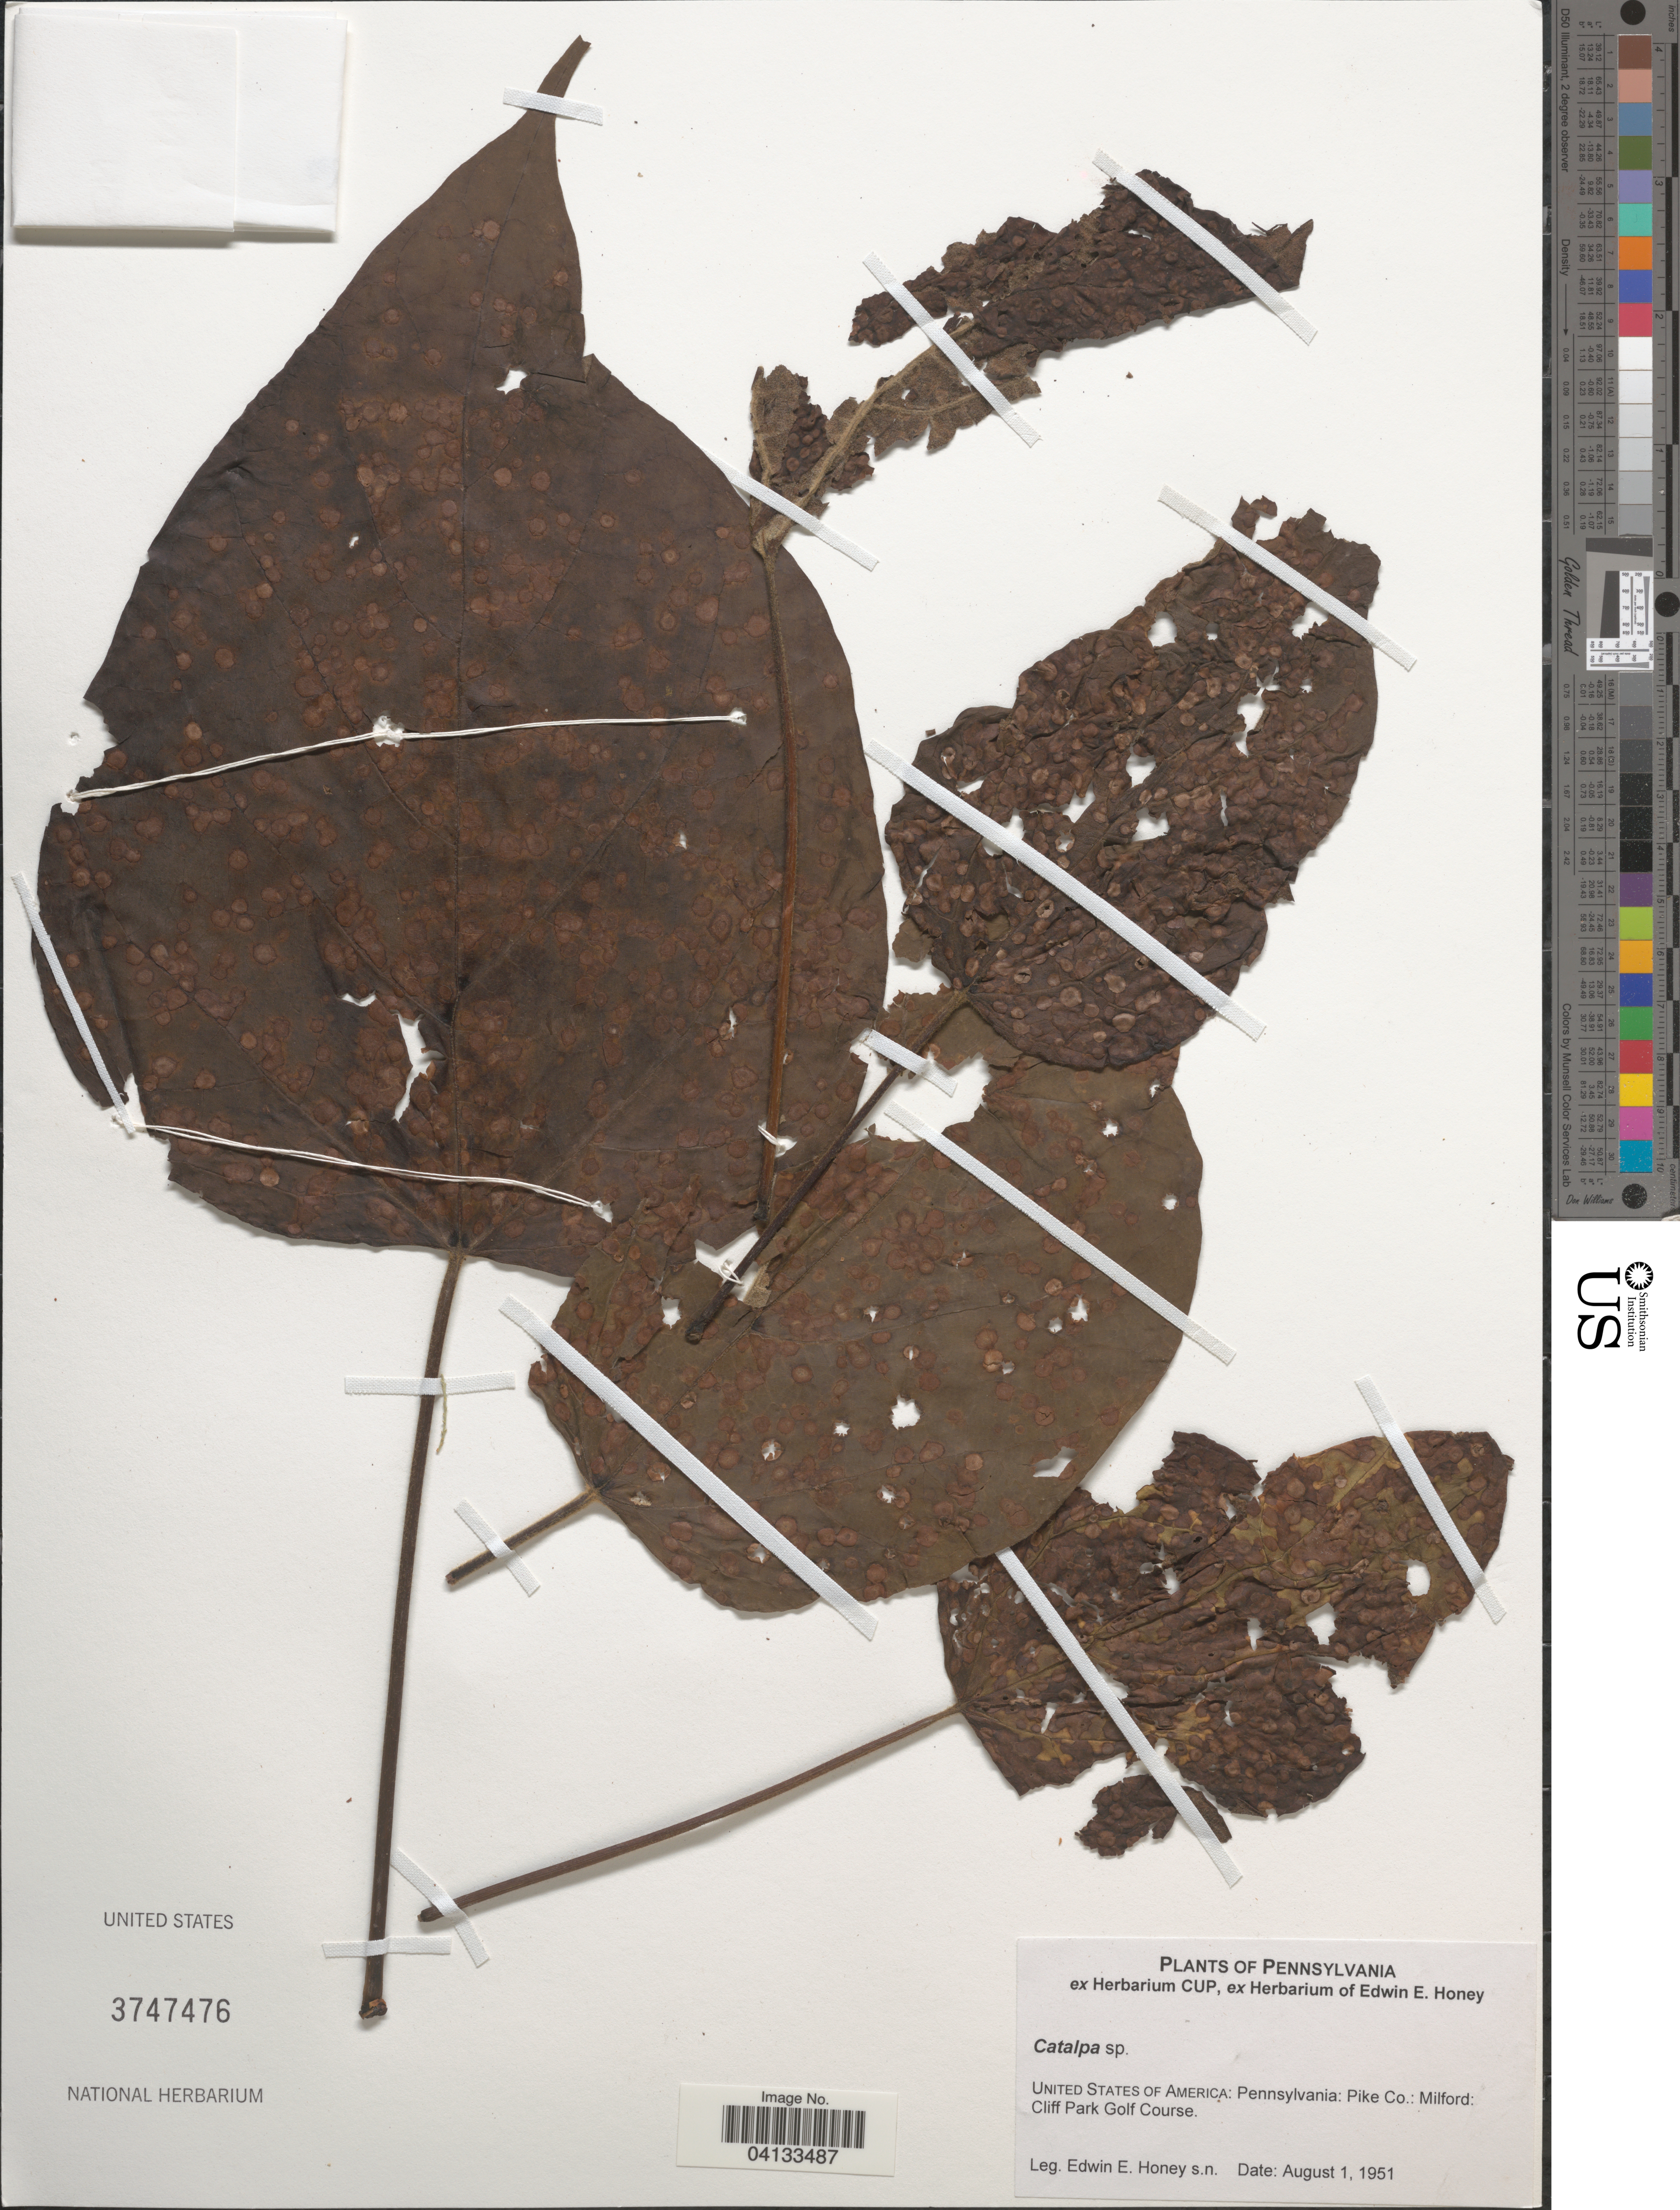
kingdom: Plantae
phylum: Tracheophyta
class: Magnoliopsida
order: Lamiales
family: Bignoniaceae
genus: Catalpa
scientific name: Catalpa sp.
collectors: E. Honey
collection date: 1951-08-01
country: United States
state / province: Pennsylvania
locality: Pike Co.: Milford: Cliff Park Golf Course.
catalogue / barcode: US 3747476